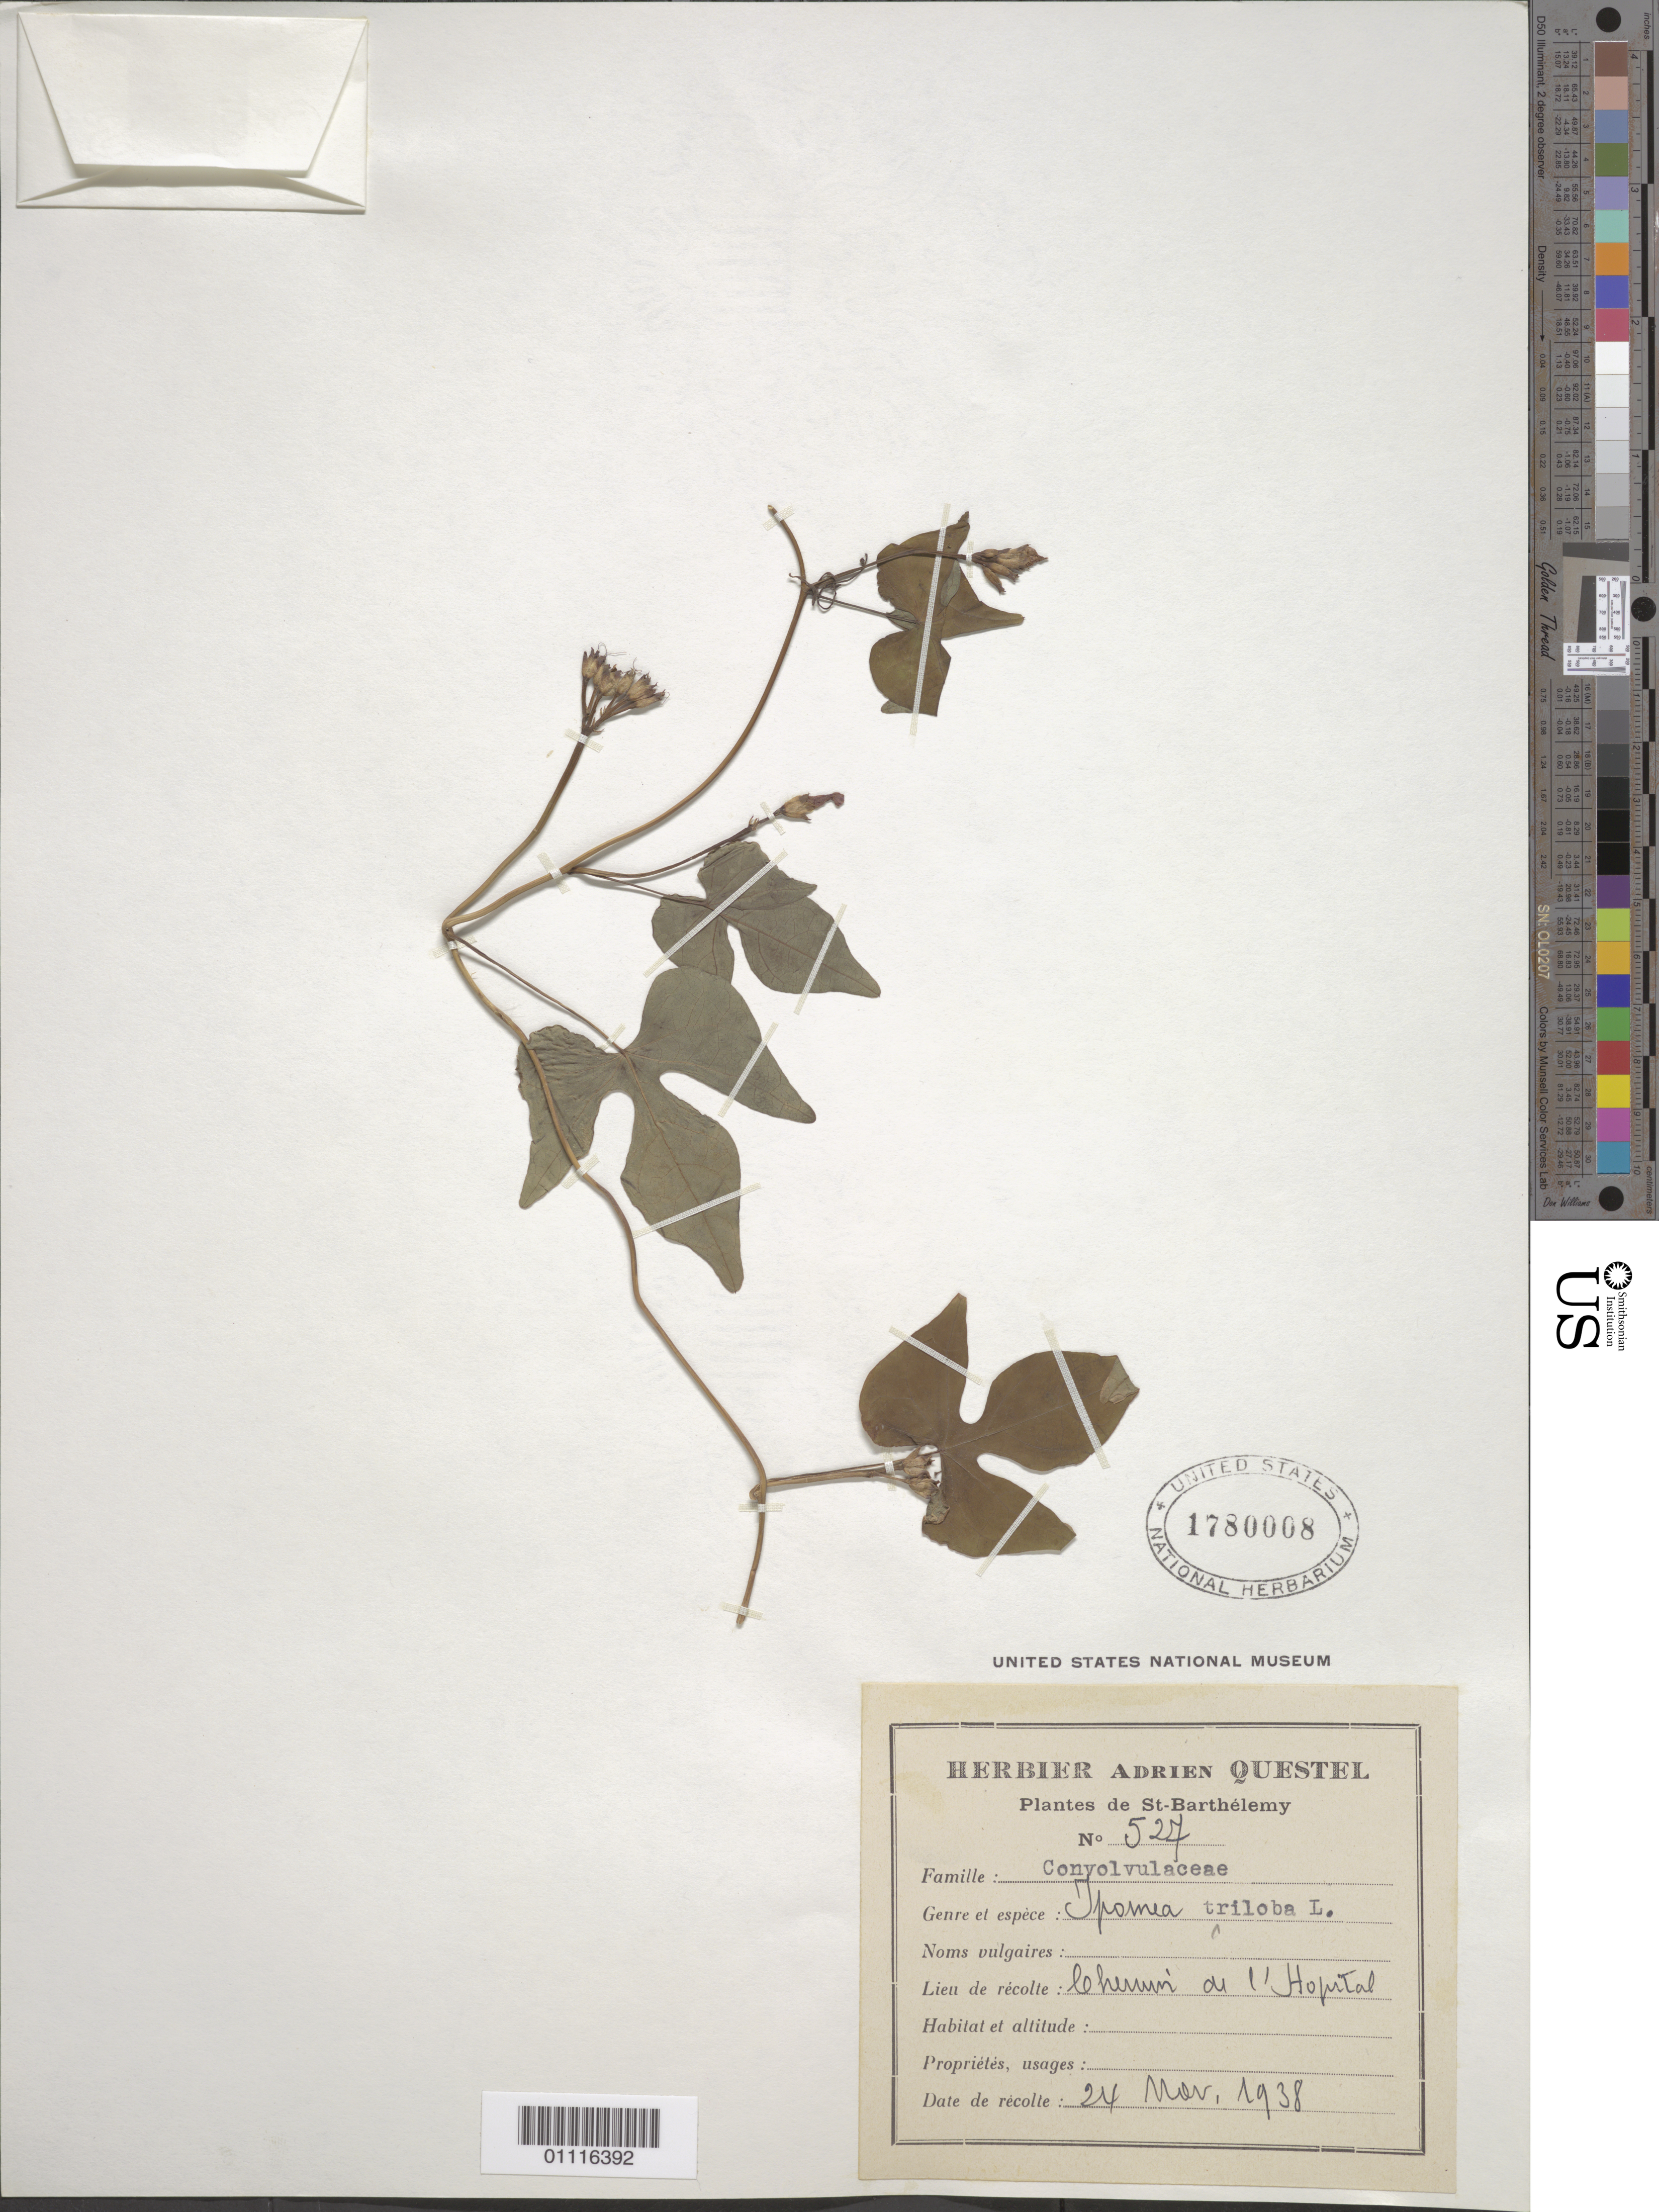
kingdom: Plantae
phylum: Tracheophyta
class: Magnoliopsida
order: Solanales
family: Convolvulaceae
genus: Ipomoea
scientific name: Ipomoea triloba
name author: L.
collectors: A. Questel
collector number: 527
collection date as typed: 24 Nov 1938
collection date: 1938-11-24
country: Saint Barthélemy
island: St. Barthélemy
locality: Chemmi du l'Hopital.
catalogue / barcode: US 1780008